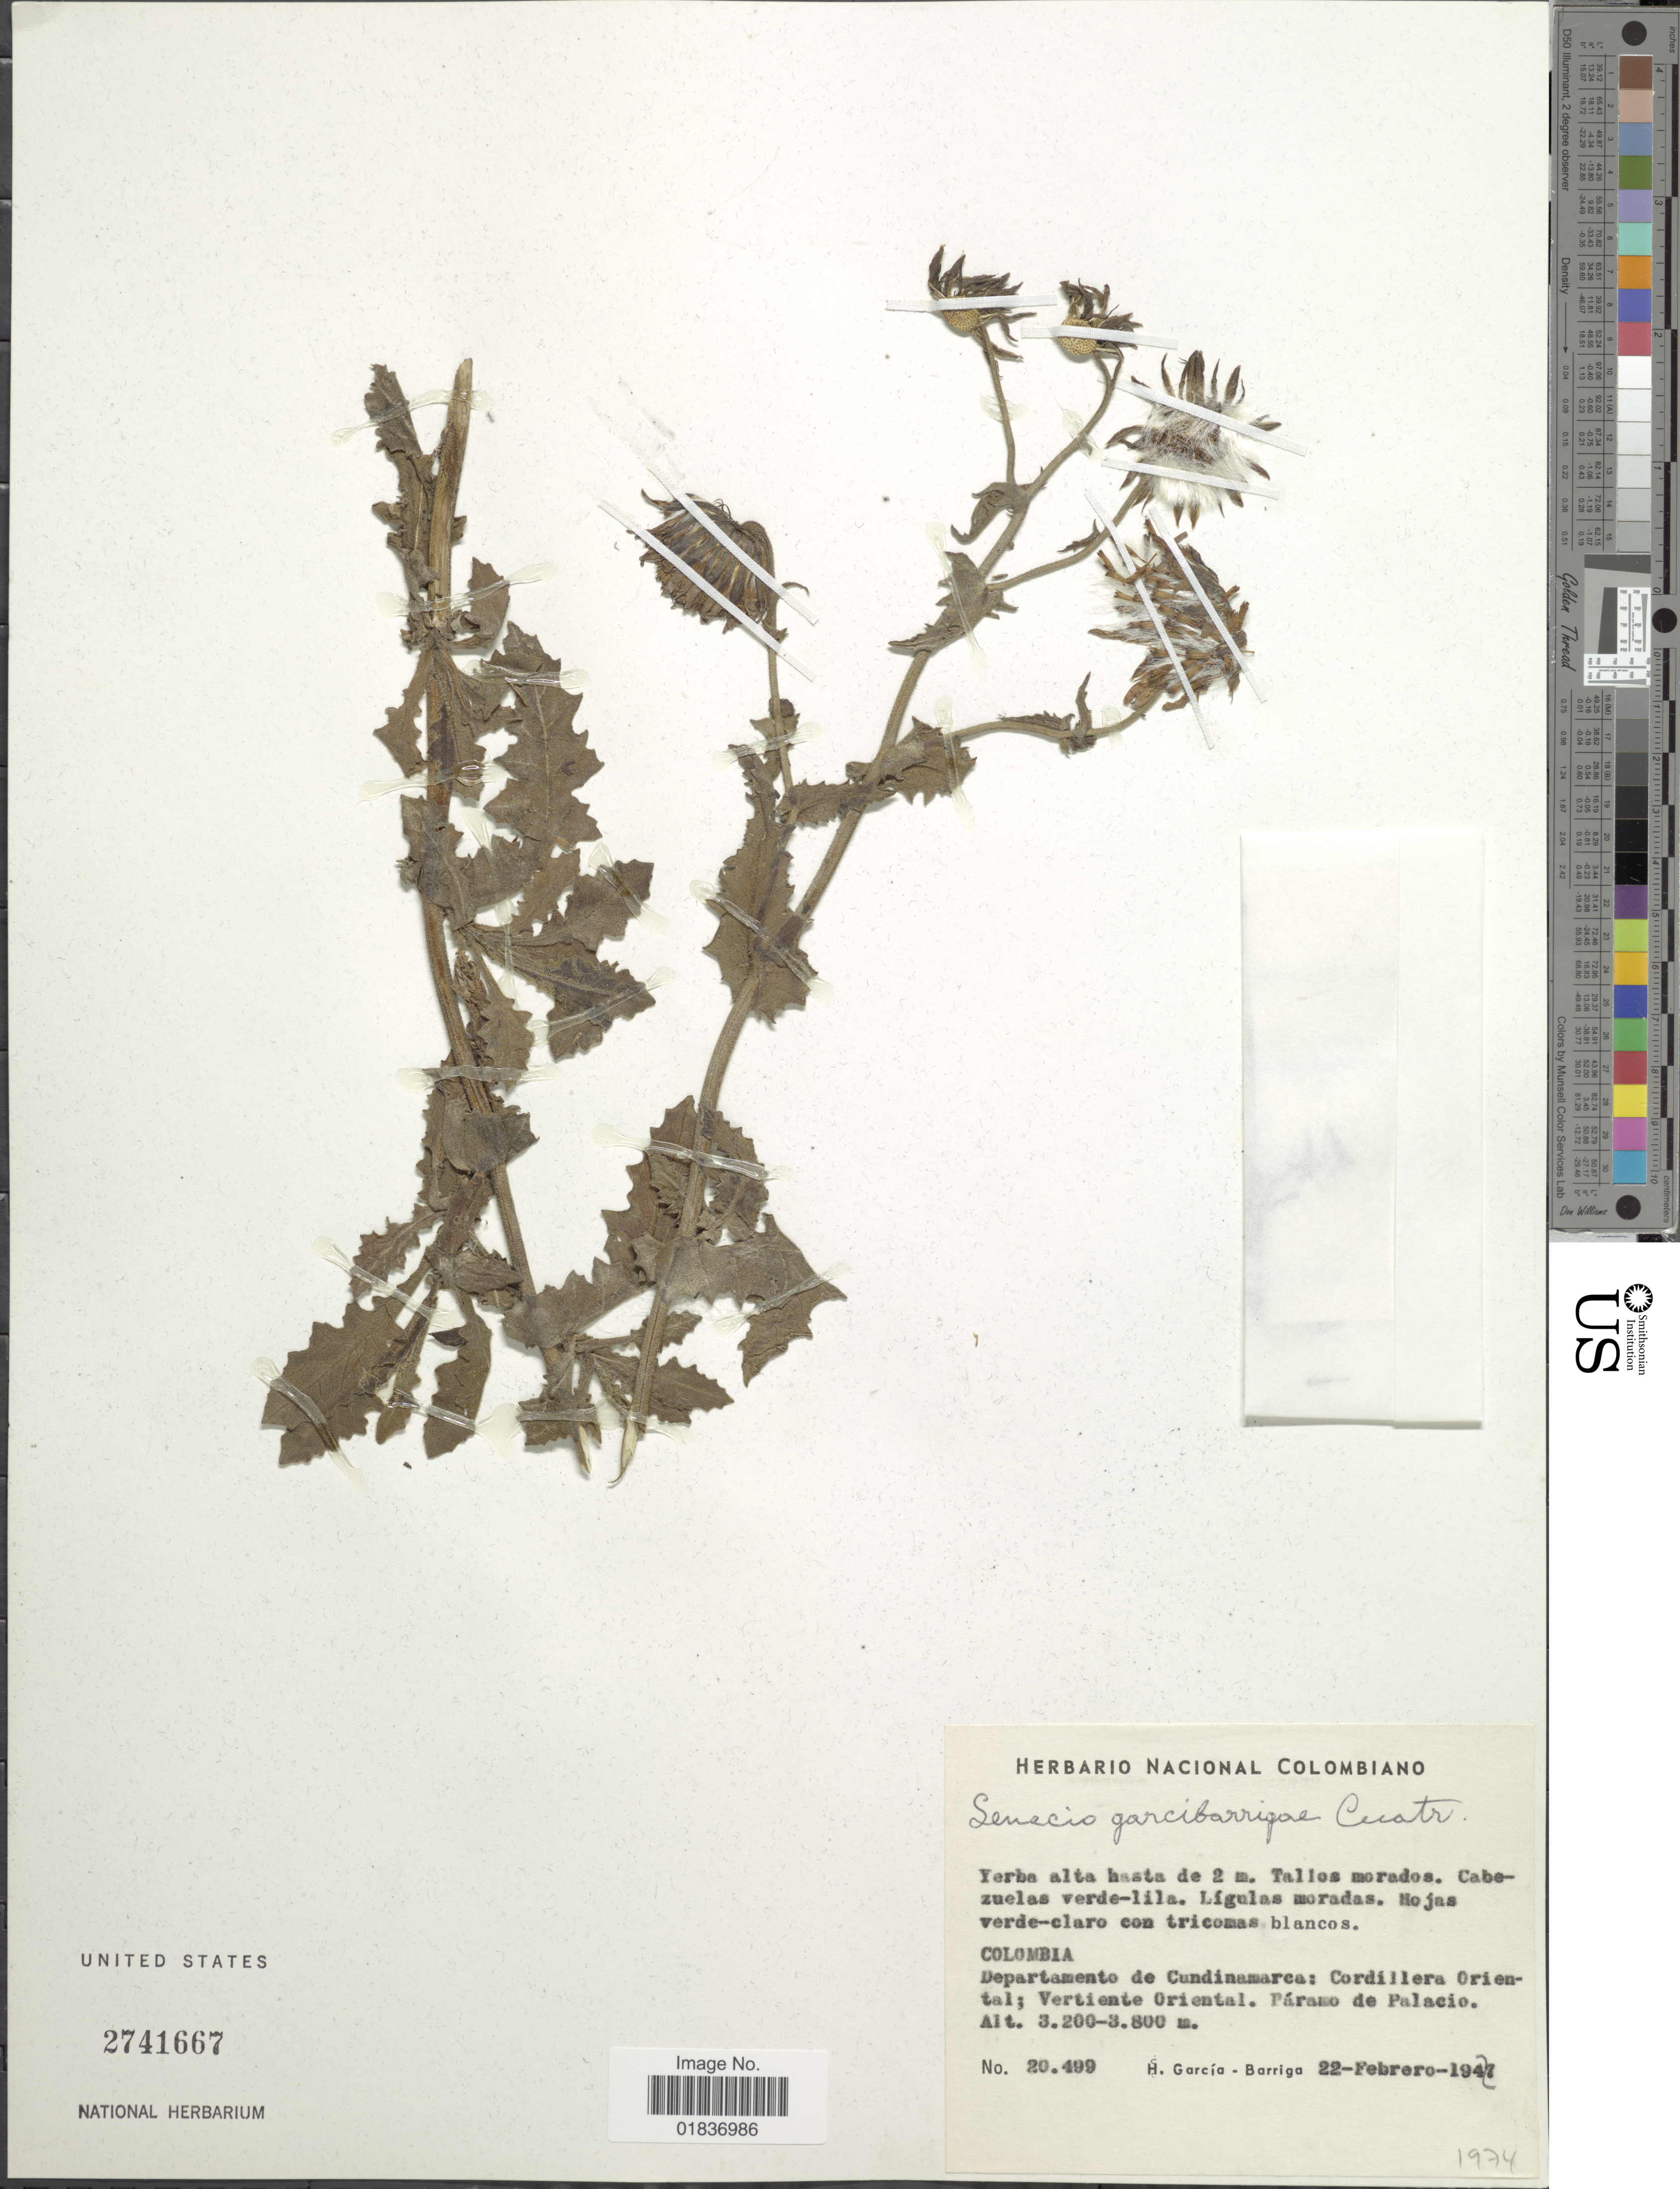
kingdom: Plantae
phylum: Tracheophyta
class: Magnoliopsida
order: Asterales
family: Asteraceae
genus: Senecio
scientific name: Senecio garcibarrigae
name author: Cuatrec.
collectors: H. García Barriga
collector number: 20499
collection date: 1947-02-22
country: Colombia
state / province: Cundinamarca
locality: Departamento de Cundinamarca: Cordillera Oriental; Vertiente Oriental. Paramo de Palacio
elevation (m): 3200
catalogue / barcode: US 2741667